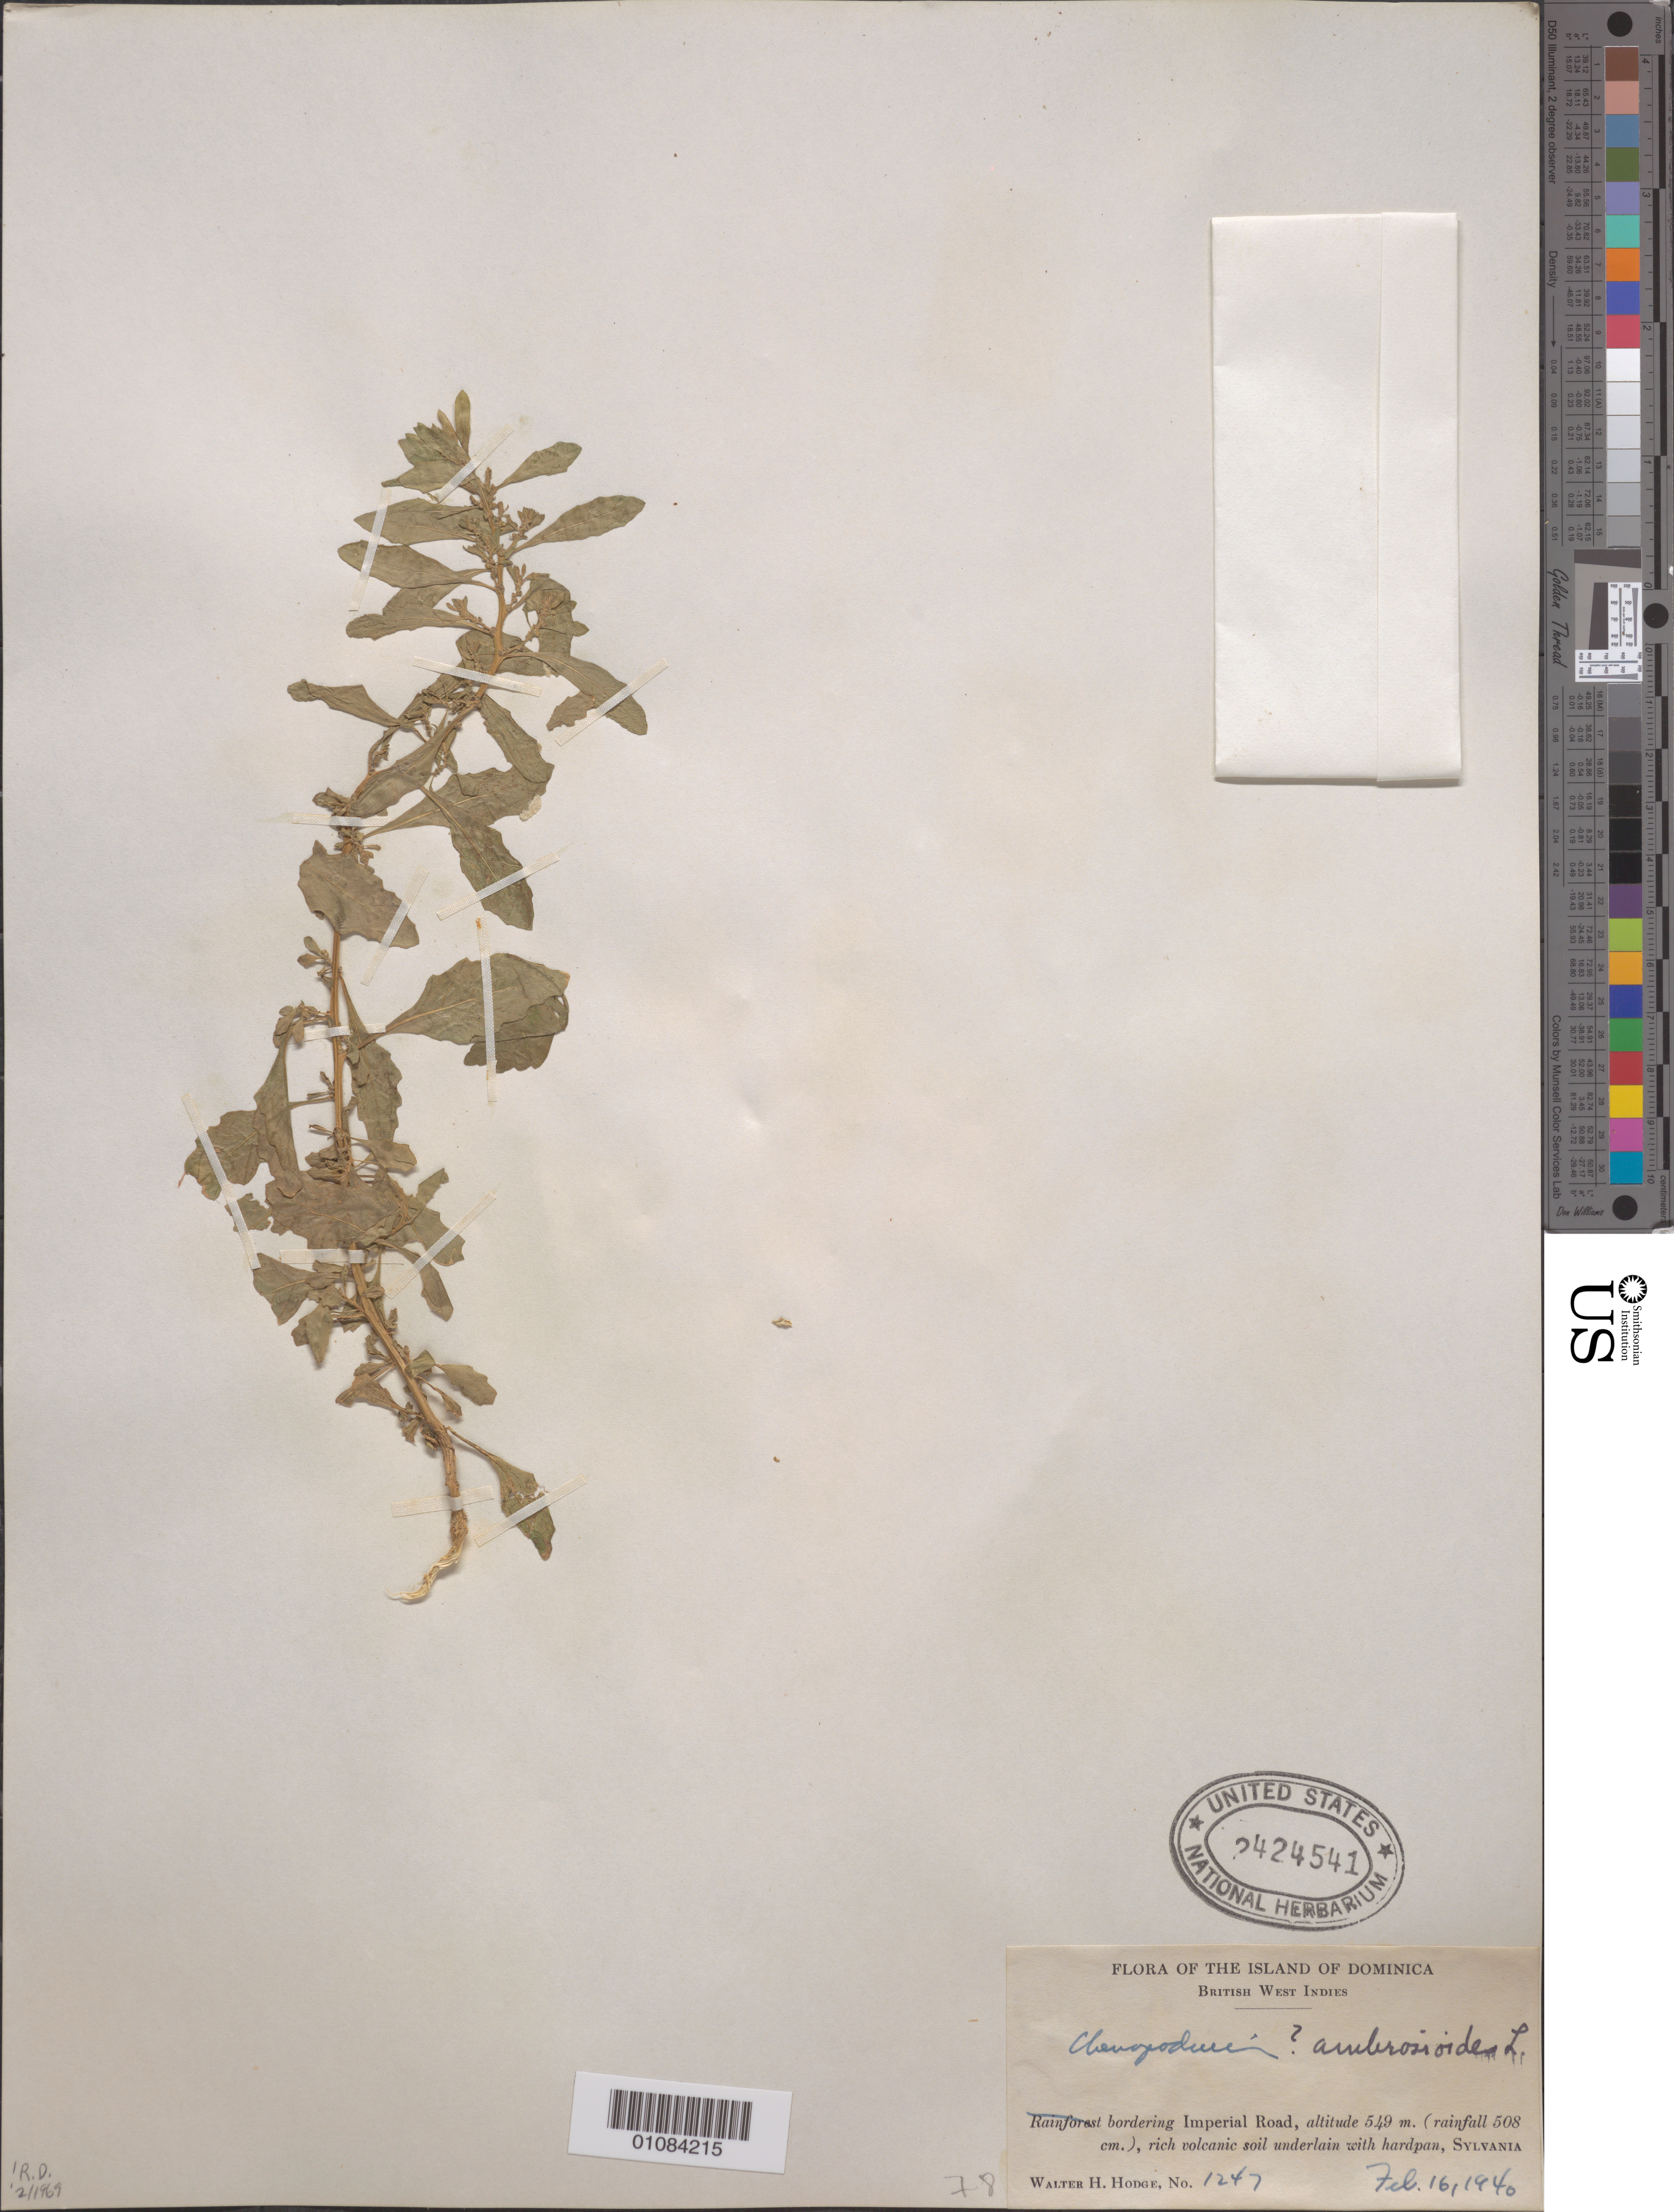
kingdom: Plantae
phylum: Tracheophyta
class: Magnoliopsida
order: Caryophyllales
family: Amaranthaceae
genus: Chenopodium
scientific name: Chenopodium ambrosioides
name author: L.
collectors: W. Hodge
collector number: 1247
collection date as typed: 16 Feb 1940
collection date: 1940-02-16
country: Dominica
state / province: St. Paul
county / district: Sylvania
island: Dominica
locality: Bordering Imperial Road,Sylvania.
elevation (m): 549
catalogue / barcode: US 2424541